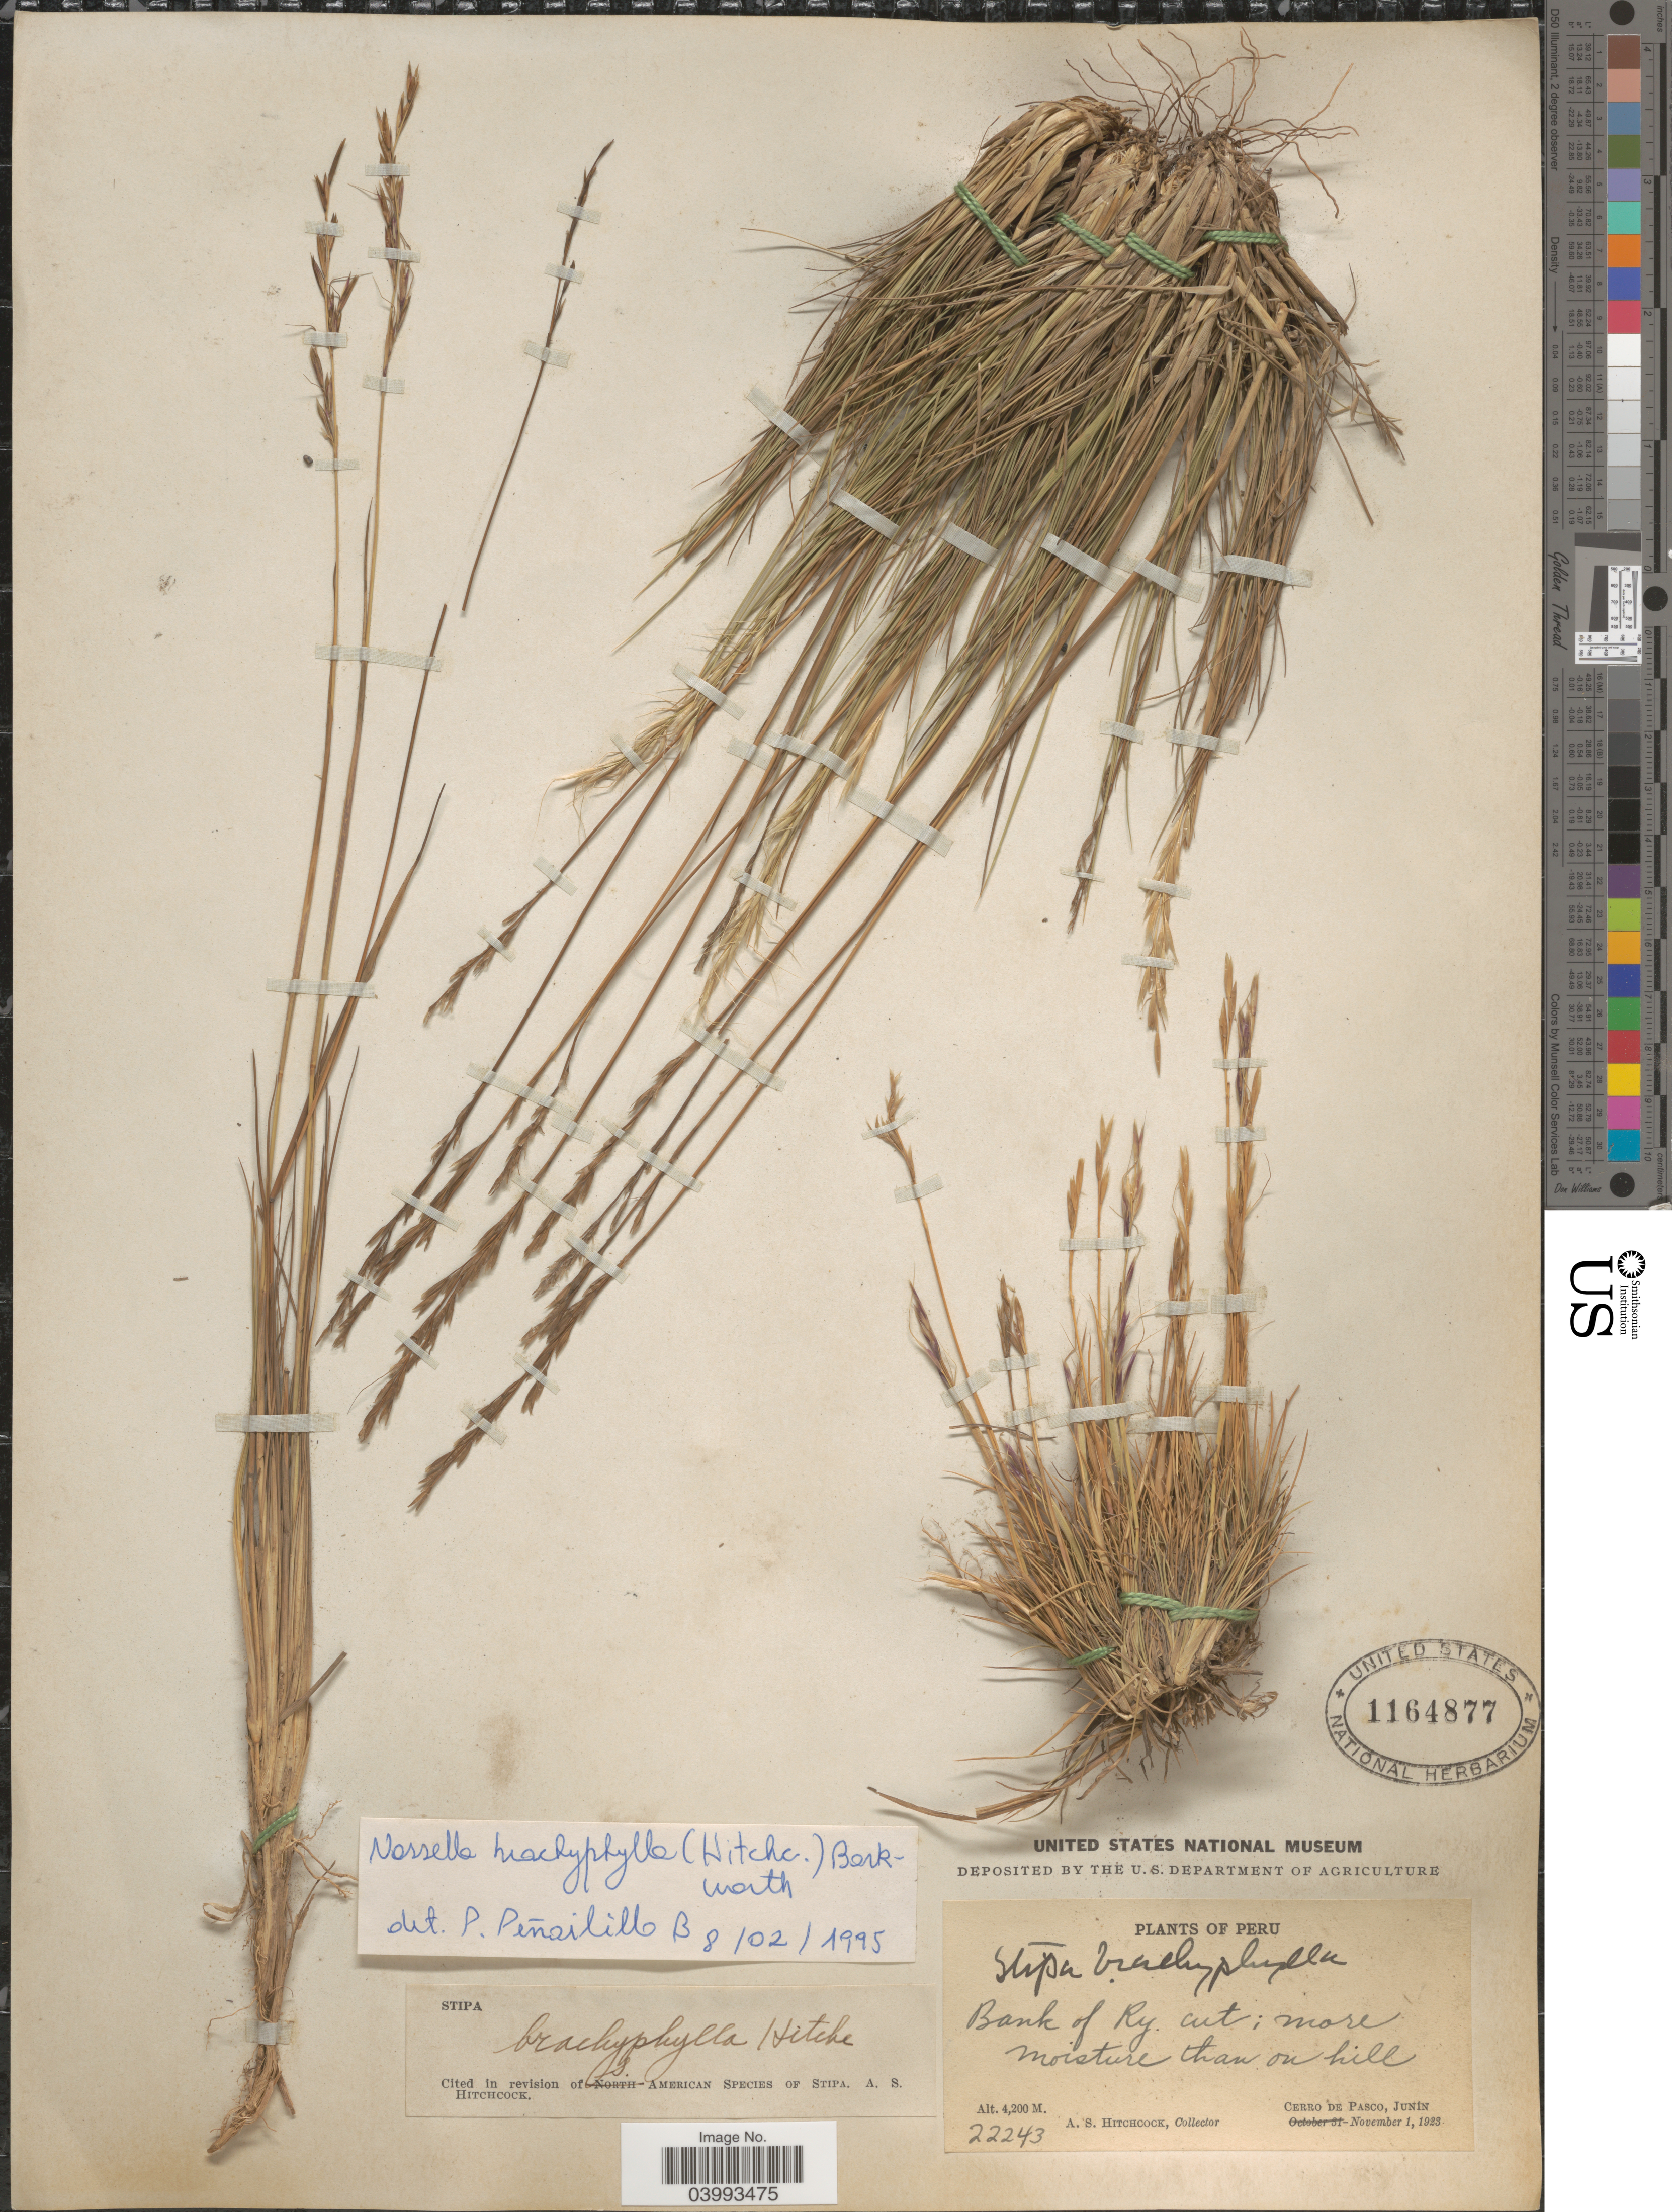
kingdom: Plantae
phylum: Tracheophyta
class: Liliopsida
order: Poales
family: Poaceae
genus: Nassella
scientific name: Nassella brachyphylla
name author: (Hitchc.) Barkworth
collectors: A. S. Hitchcock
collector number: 22243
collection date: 1923-11-01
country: Peru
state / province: Junín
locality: Bank of Ry. cut. Cerro de Pasco.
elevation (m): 4200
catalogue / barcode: US 1164877